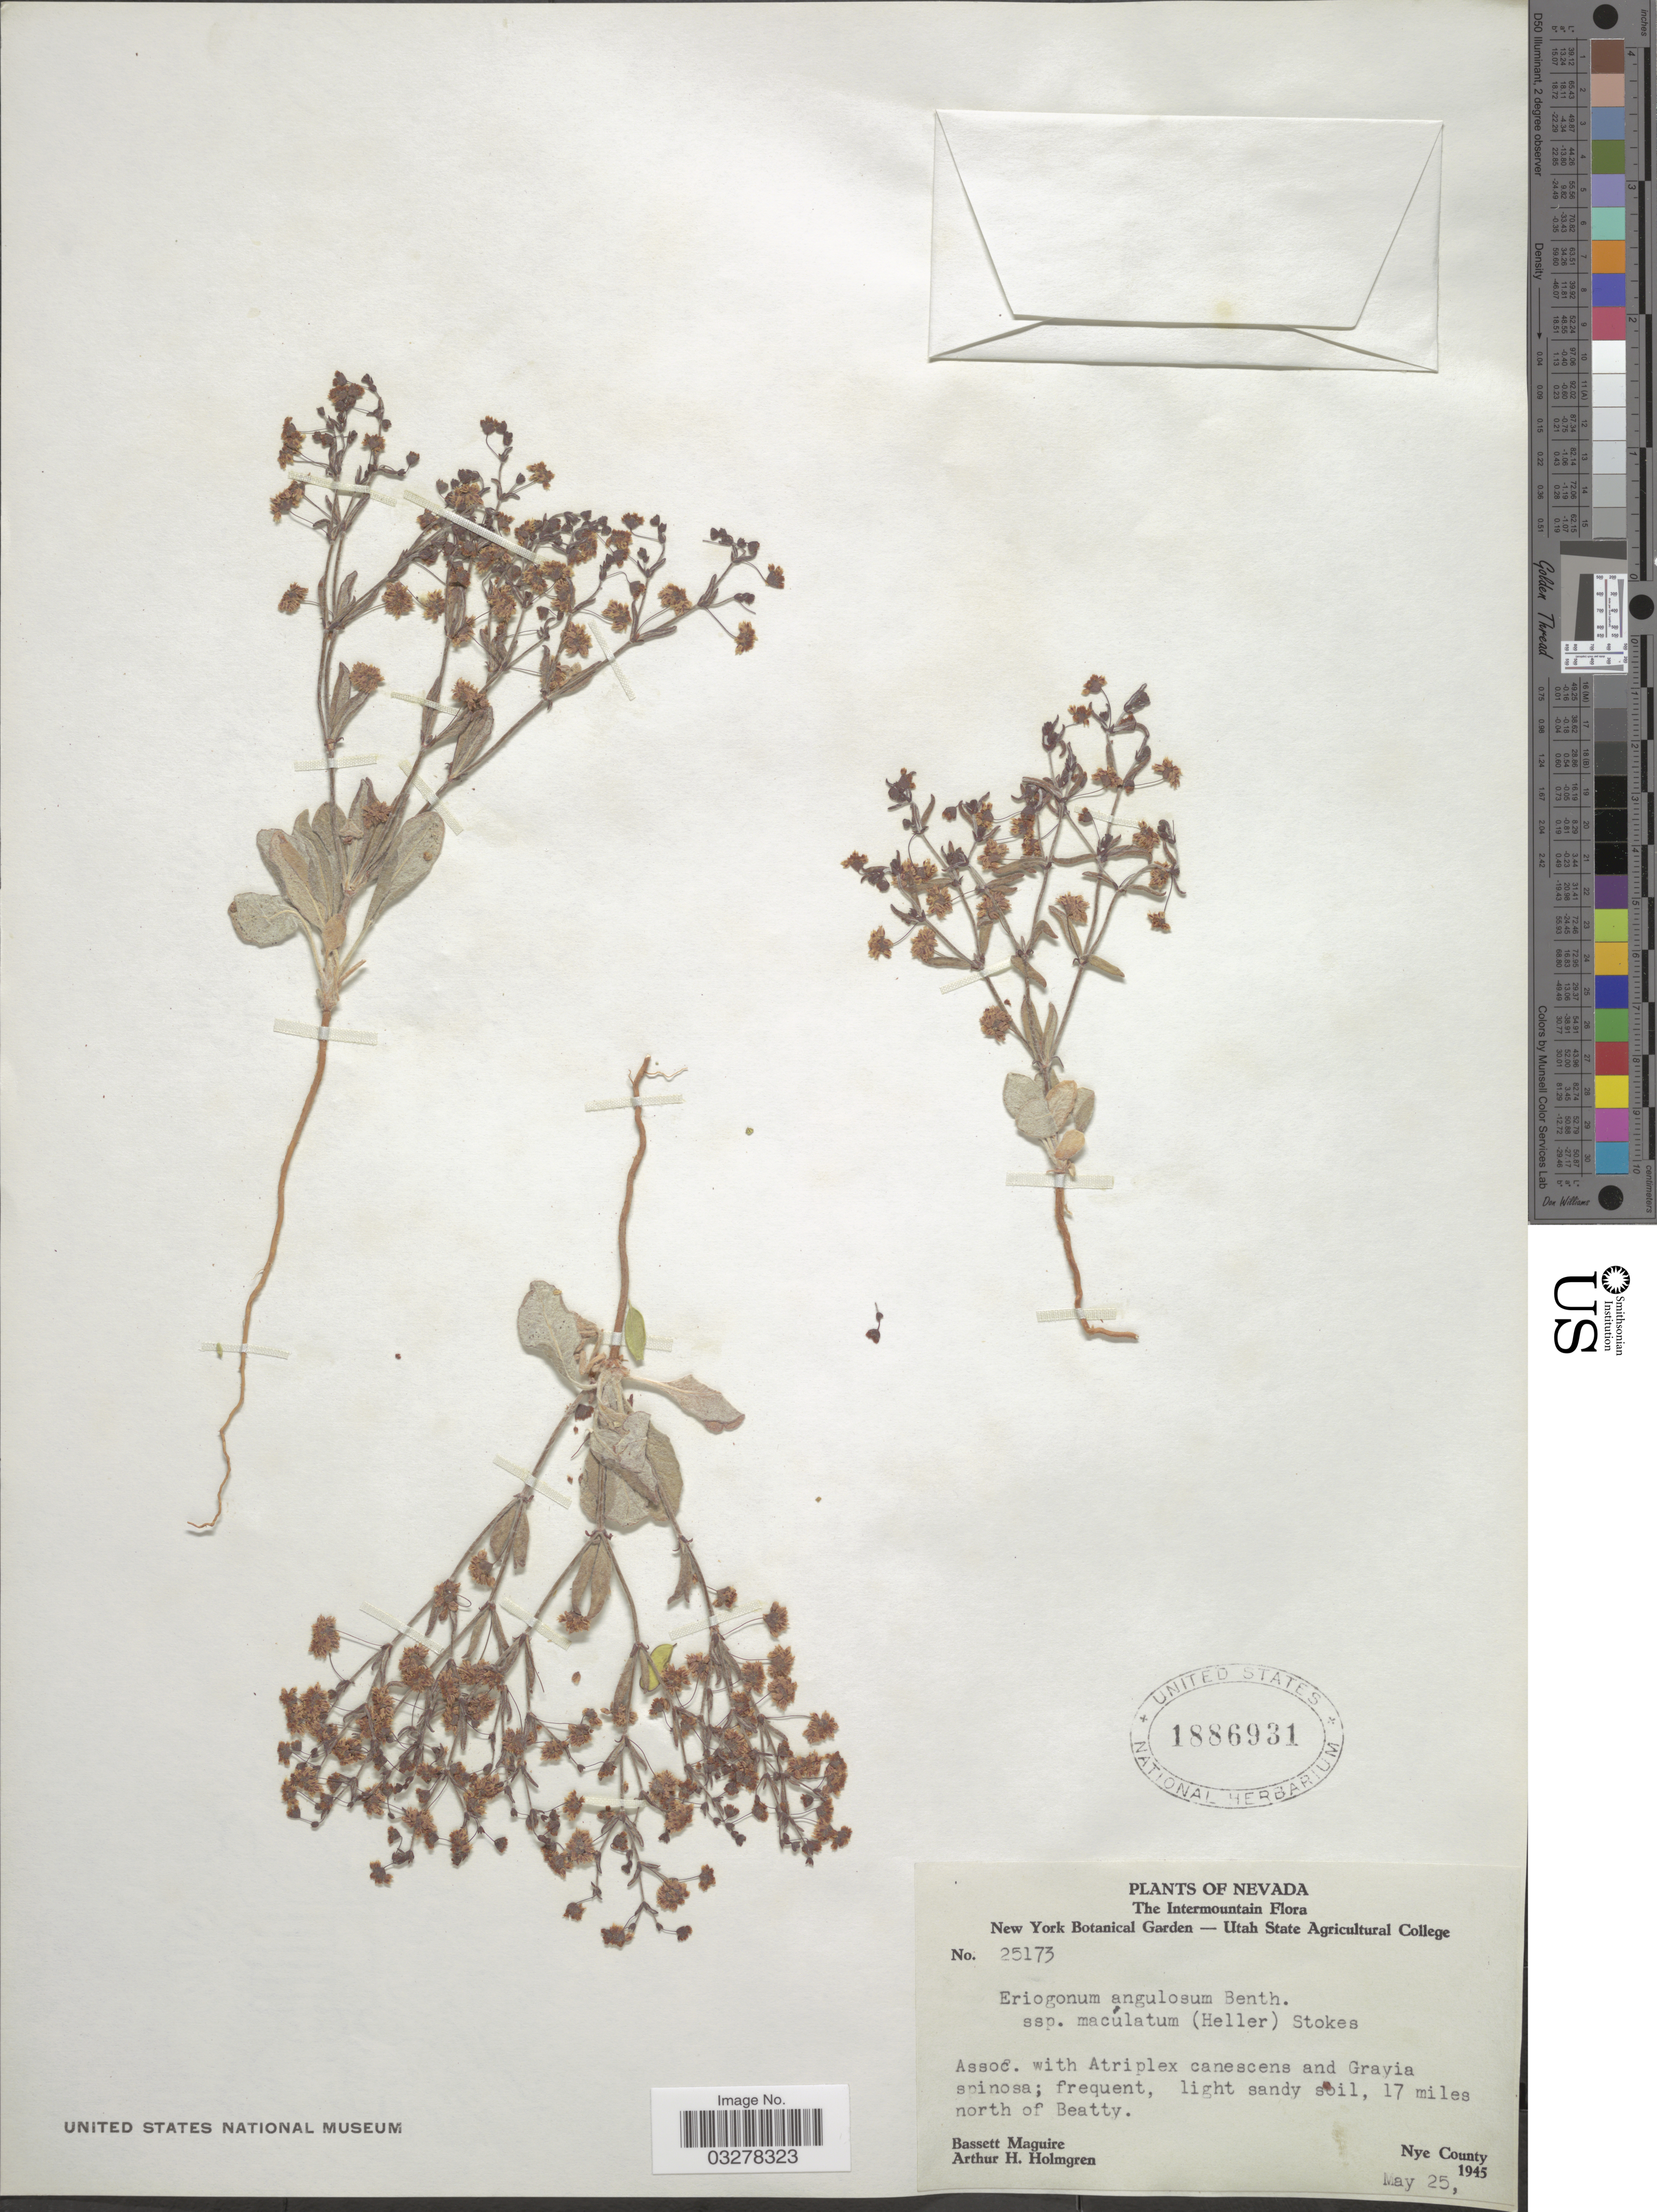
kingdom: Plantae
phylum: Tracheophyta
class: Magnoliopsida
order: Caryophyllales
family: Polygonaceae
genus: Eriogonum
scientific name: Eriogonum maculatum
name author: A. Heller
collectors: B. Maguire & A. H. Holmgren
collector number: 25173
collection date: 1945-05-25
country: United States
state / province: Nevada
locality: Intermountain. 17 miles north of Beatty. Nye County.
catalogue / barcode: US 1886931